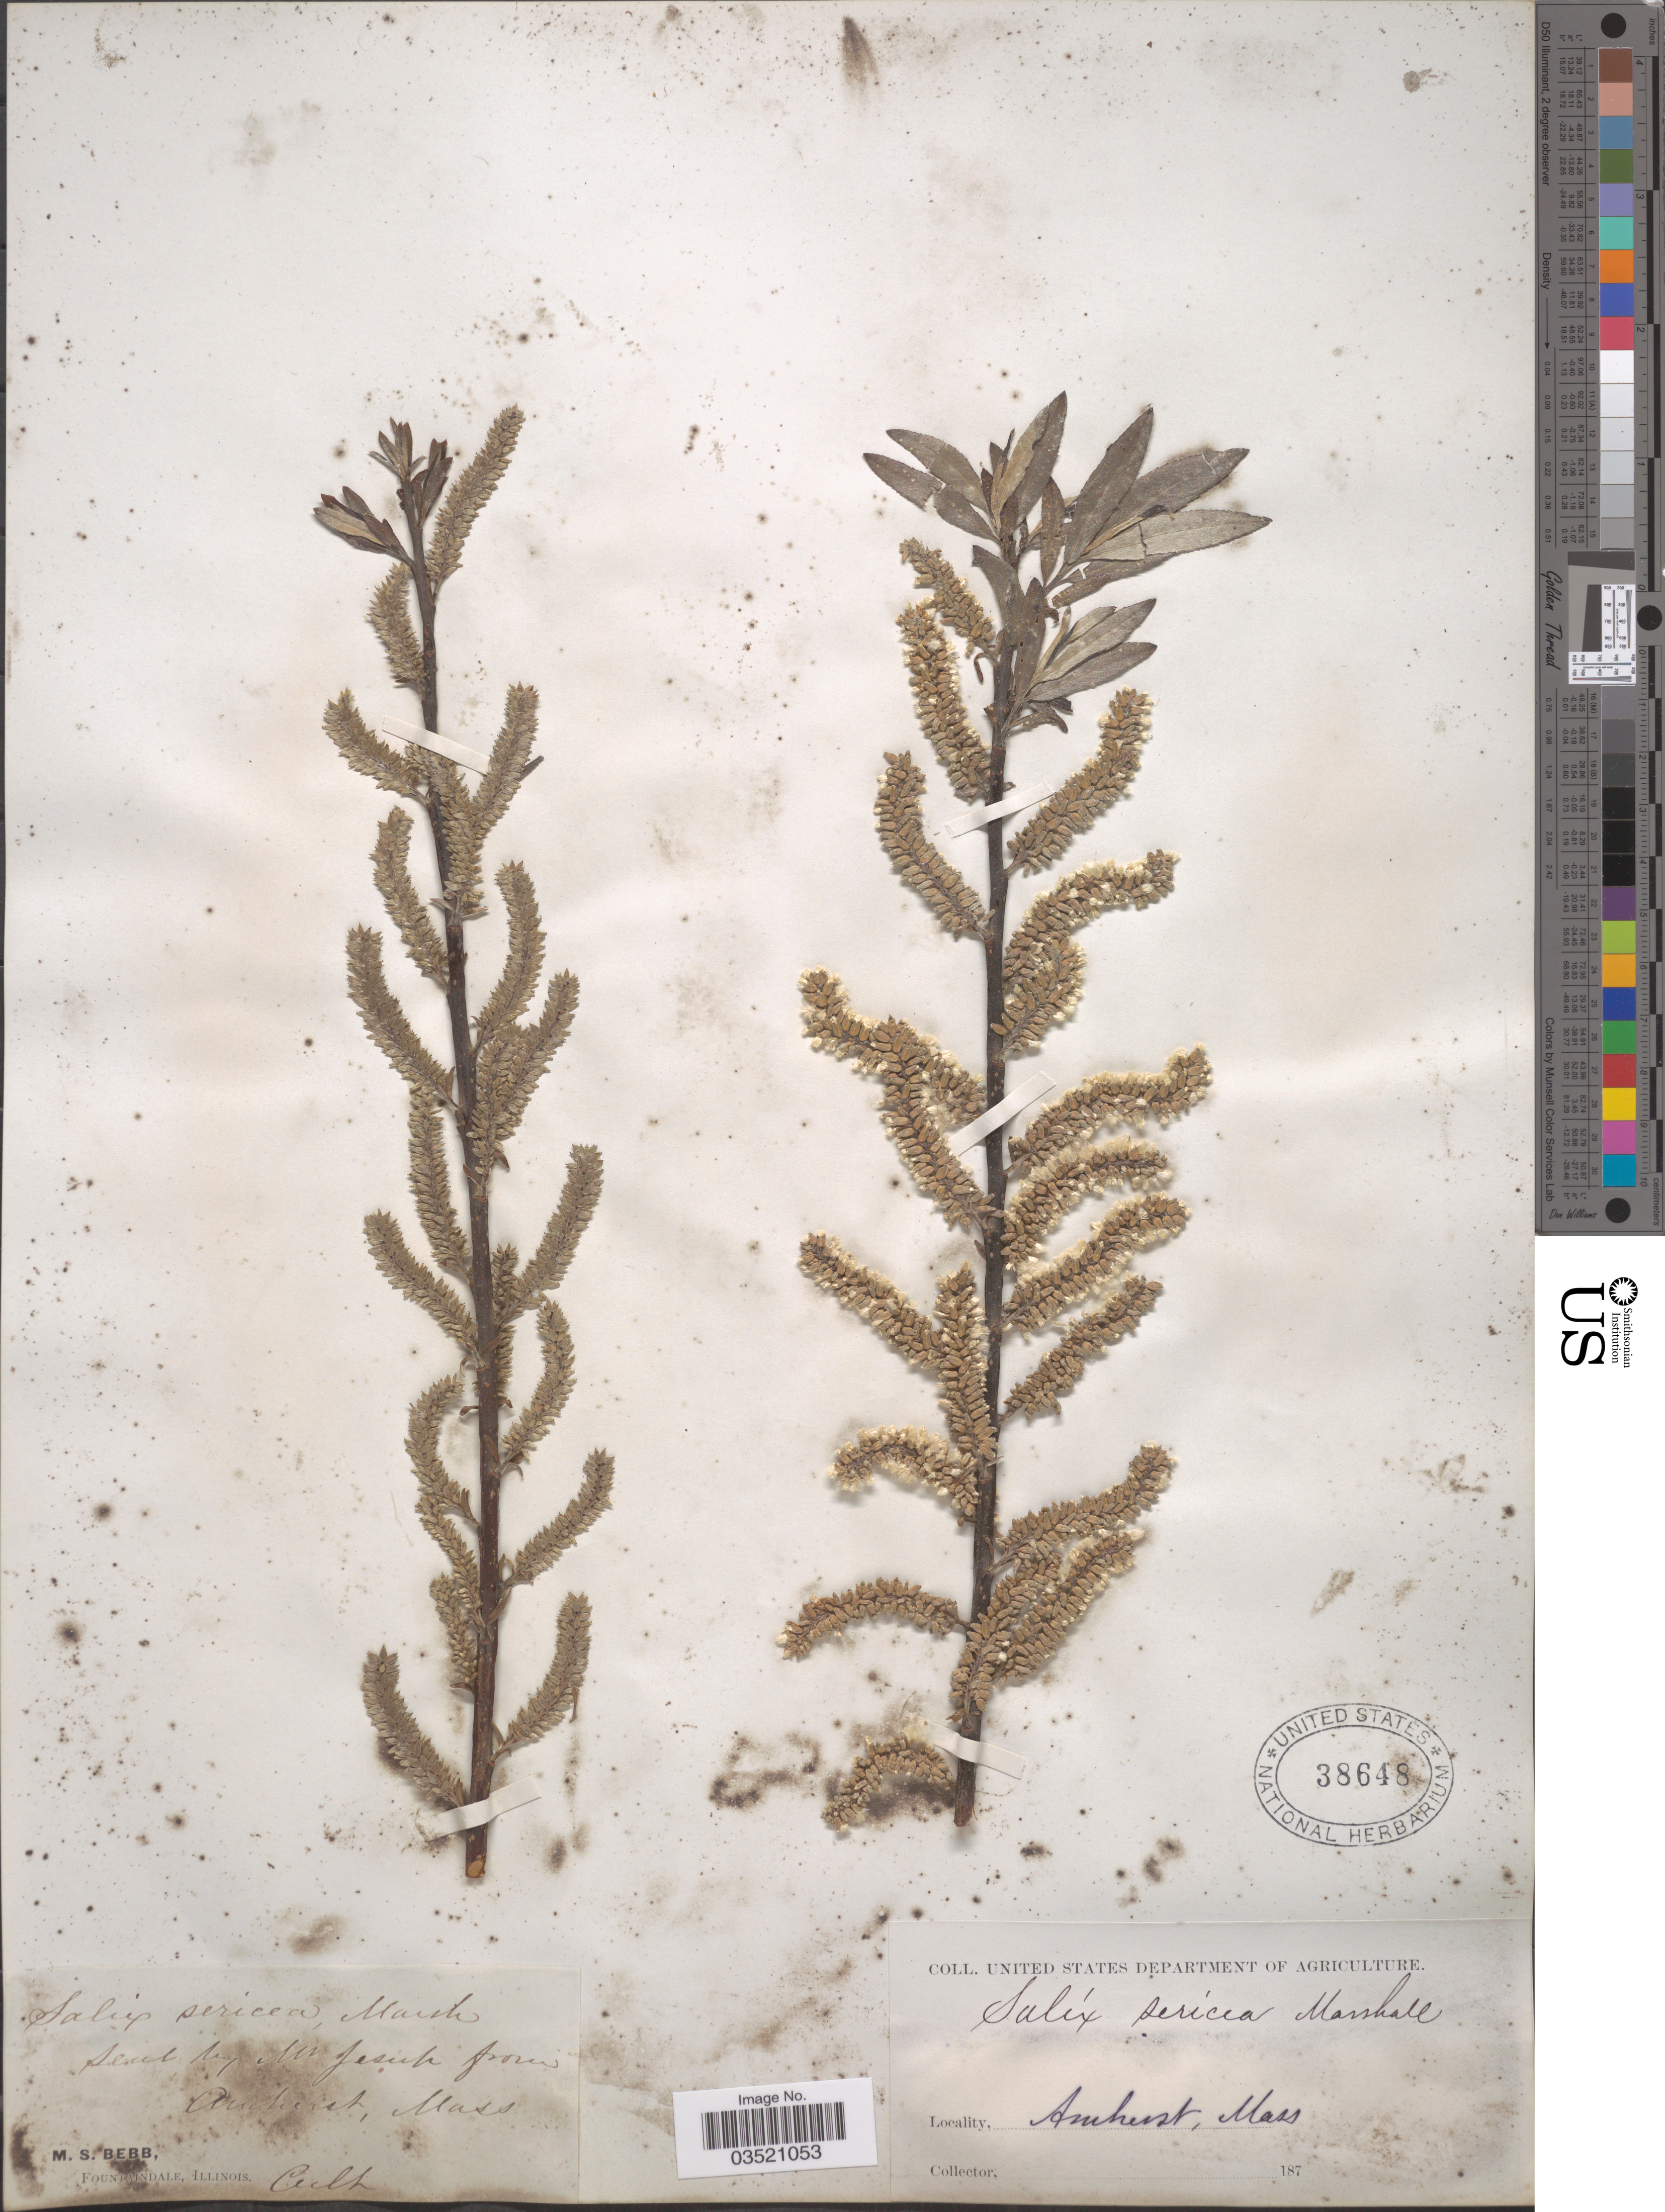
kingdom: Plantae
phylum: Tracheophyta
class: Magnoliopsida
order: Malpighiales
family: Salicaceae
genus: Salix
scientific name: Salix sericea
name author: Marshall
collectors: M. Bebb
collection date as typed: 187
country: United States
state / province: Massachusetts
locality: Amherst.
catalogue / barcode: US 38648